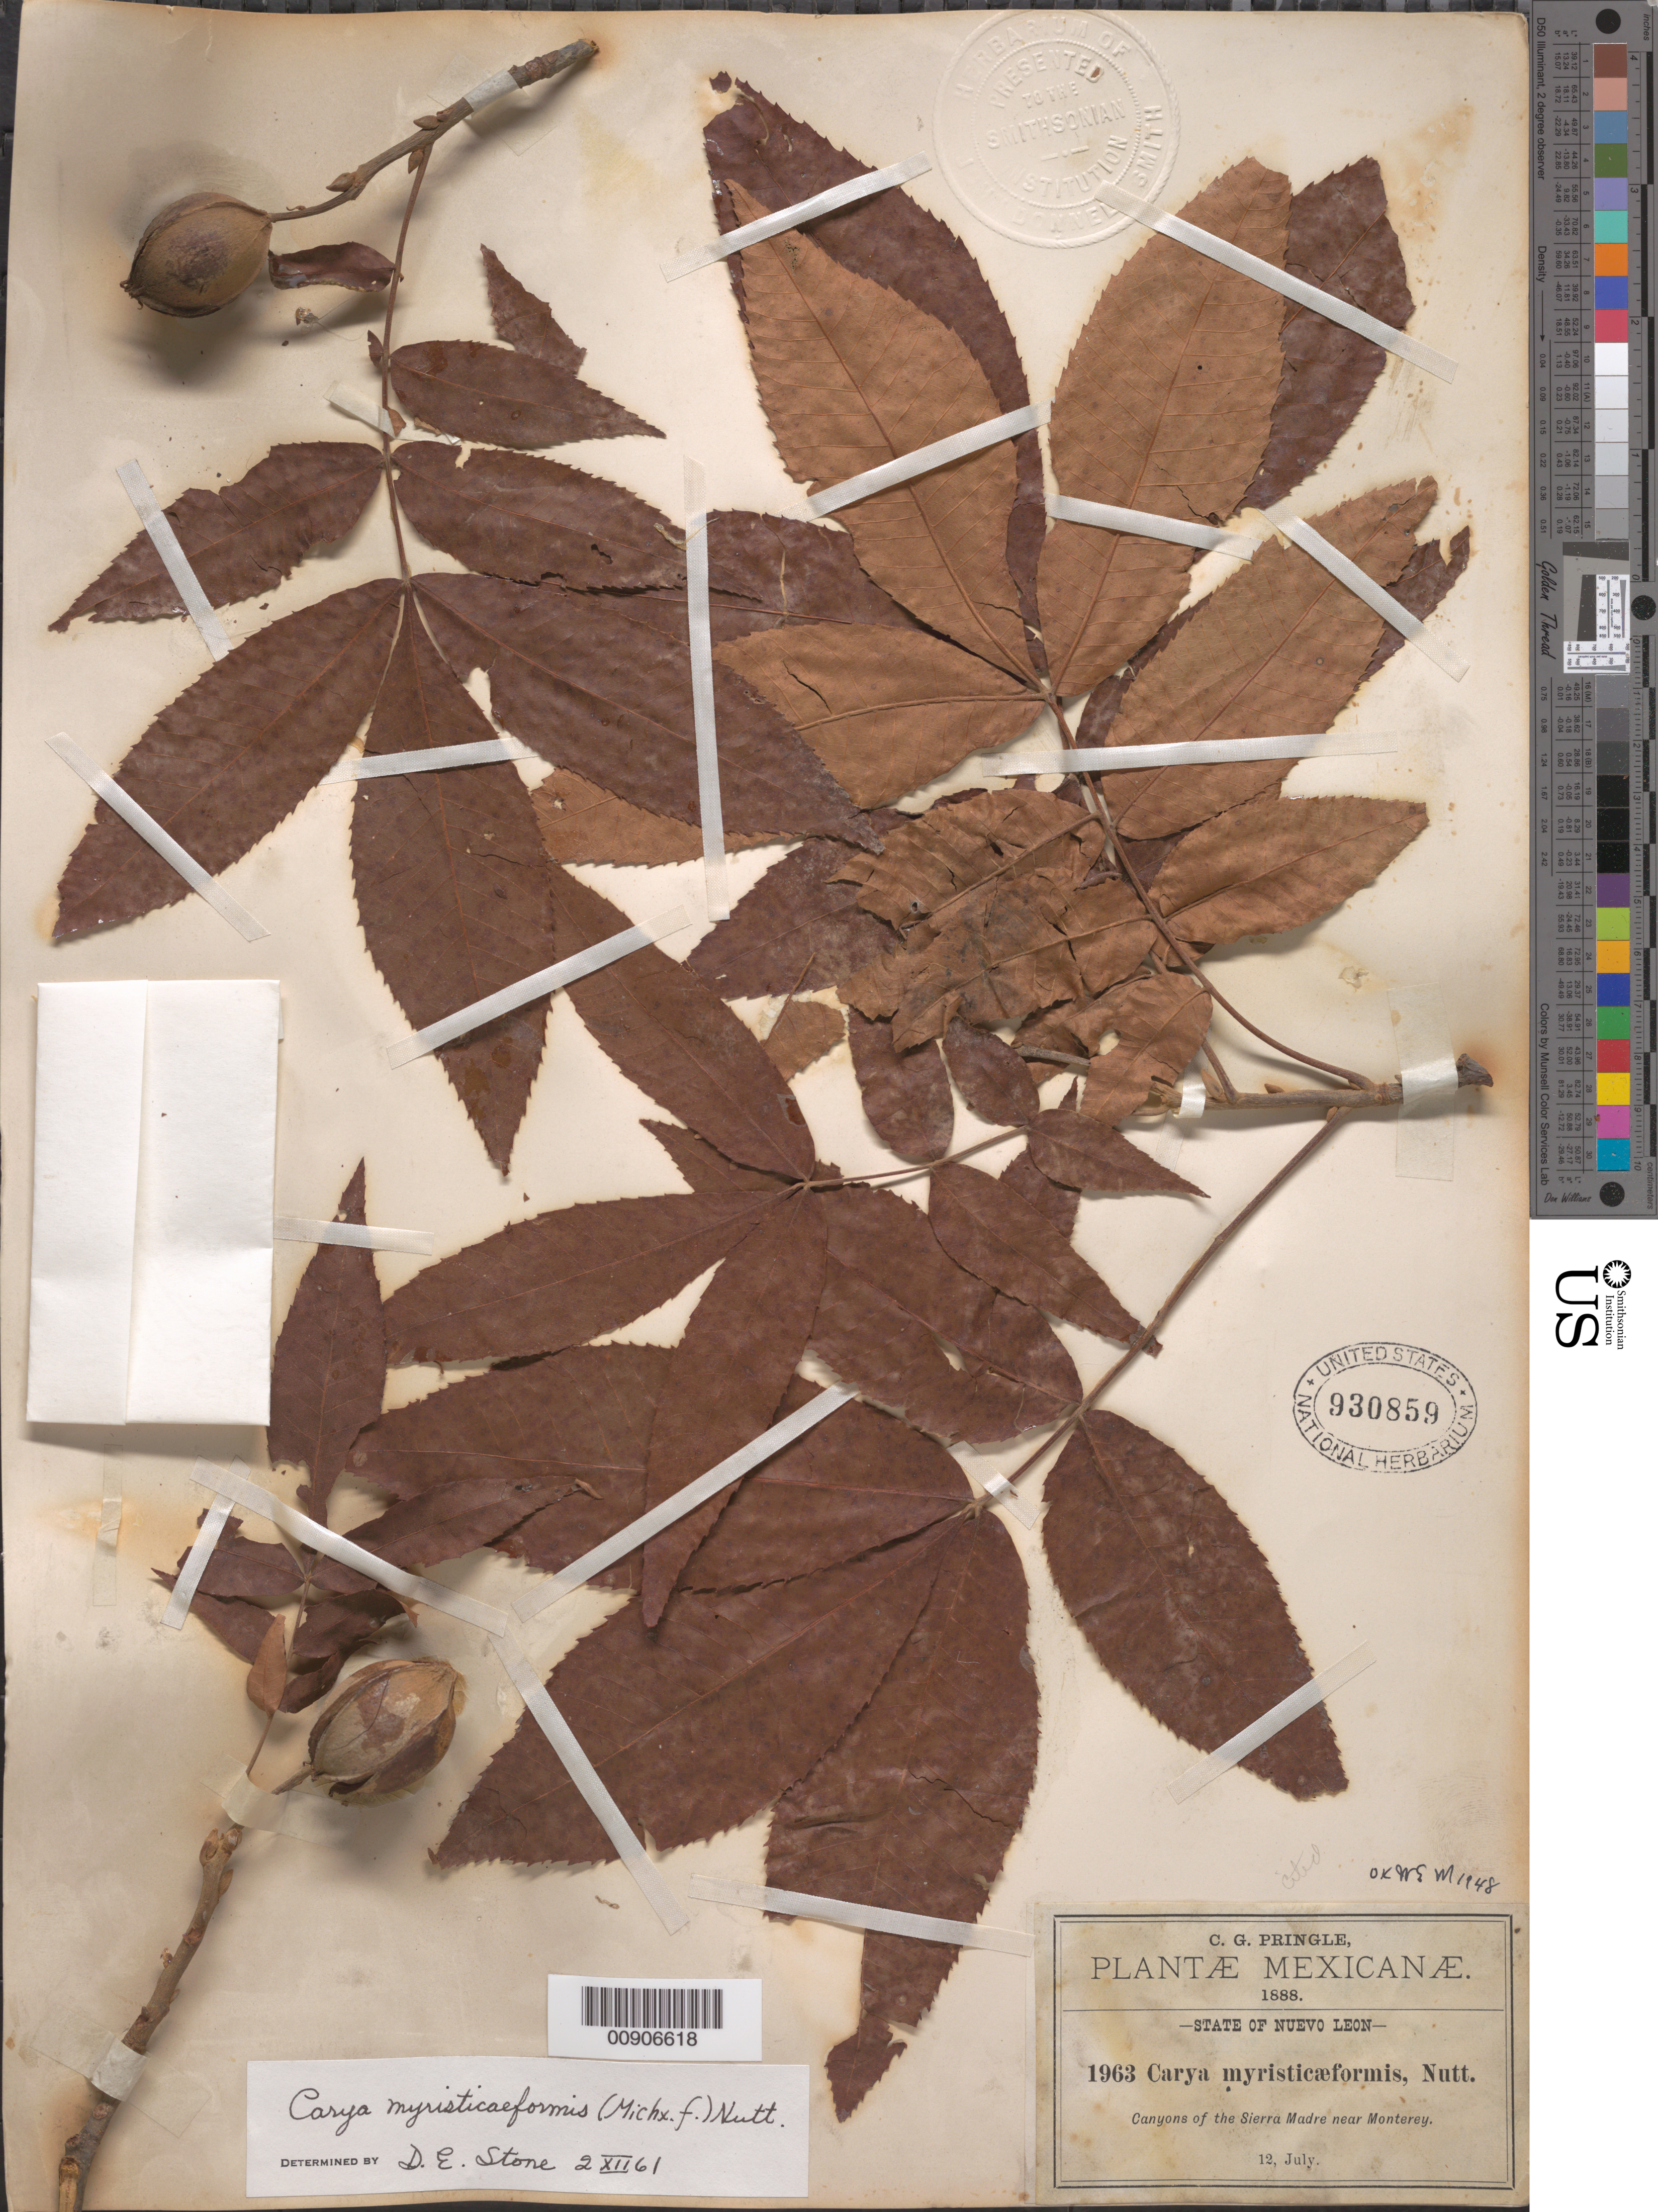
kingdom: Plantae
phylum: Tracheophyta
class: Magnoliopsida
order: Fagales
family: Juglandaceae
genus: Carya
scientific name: Carya myristiciformis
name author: (F. Michx.) Nutt.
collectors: C. G. Pringle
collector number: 1963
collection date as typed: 12 Jul 1888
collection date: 1888-07-12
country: Mexico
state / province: Nuevo León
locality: Canyons of the Sierra Madre near Monterrey, Nuevo León.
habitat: Canyons.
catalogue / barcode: US 930859